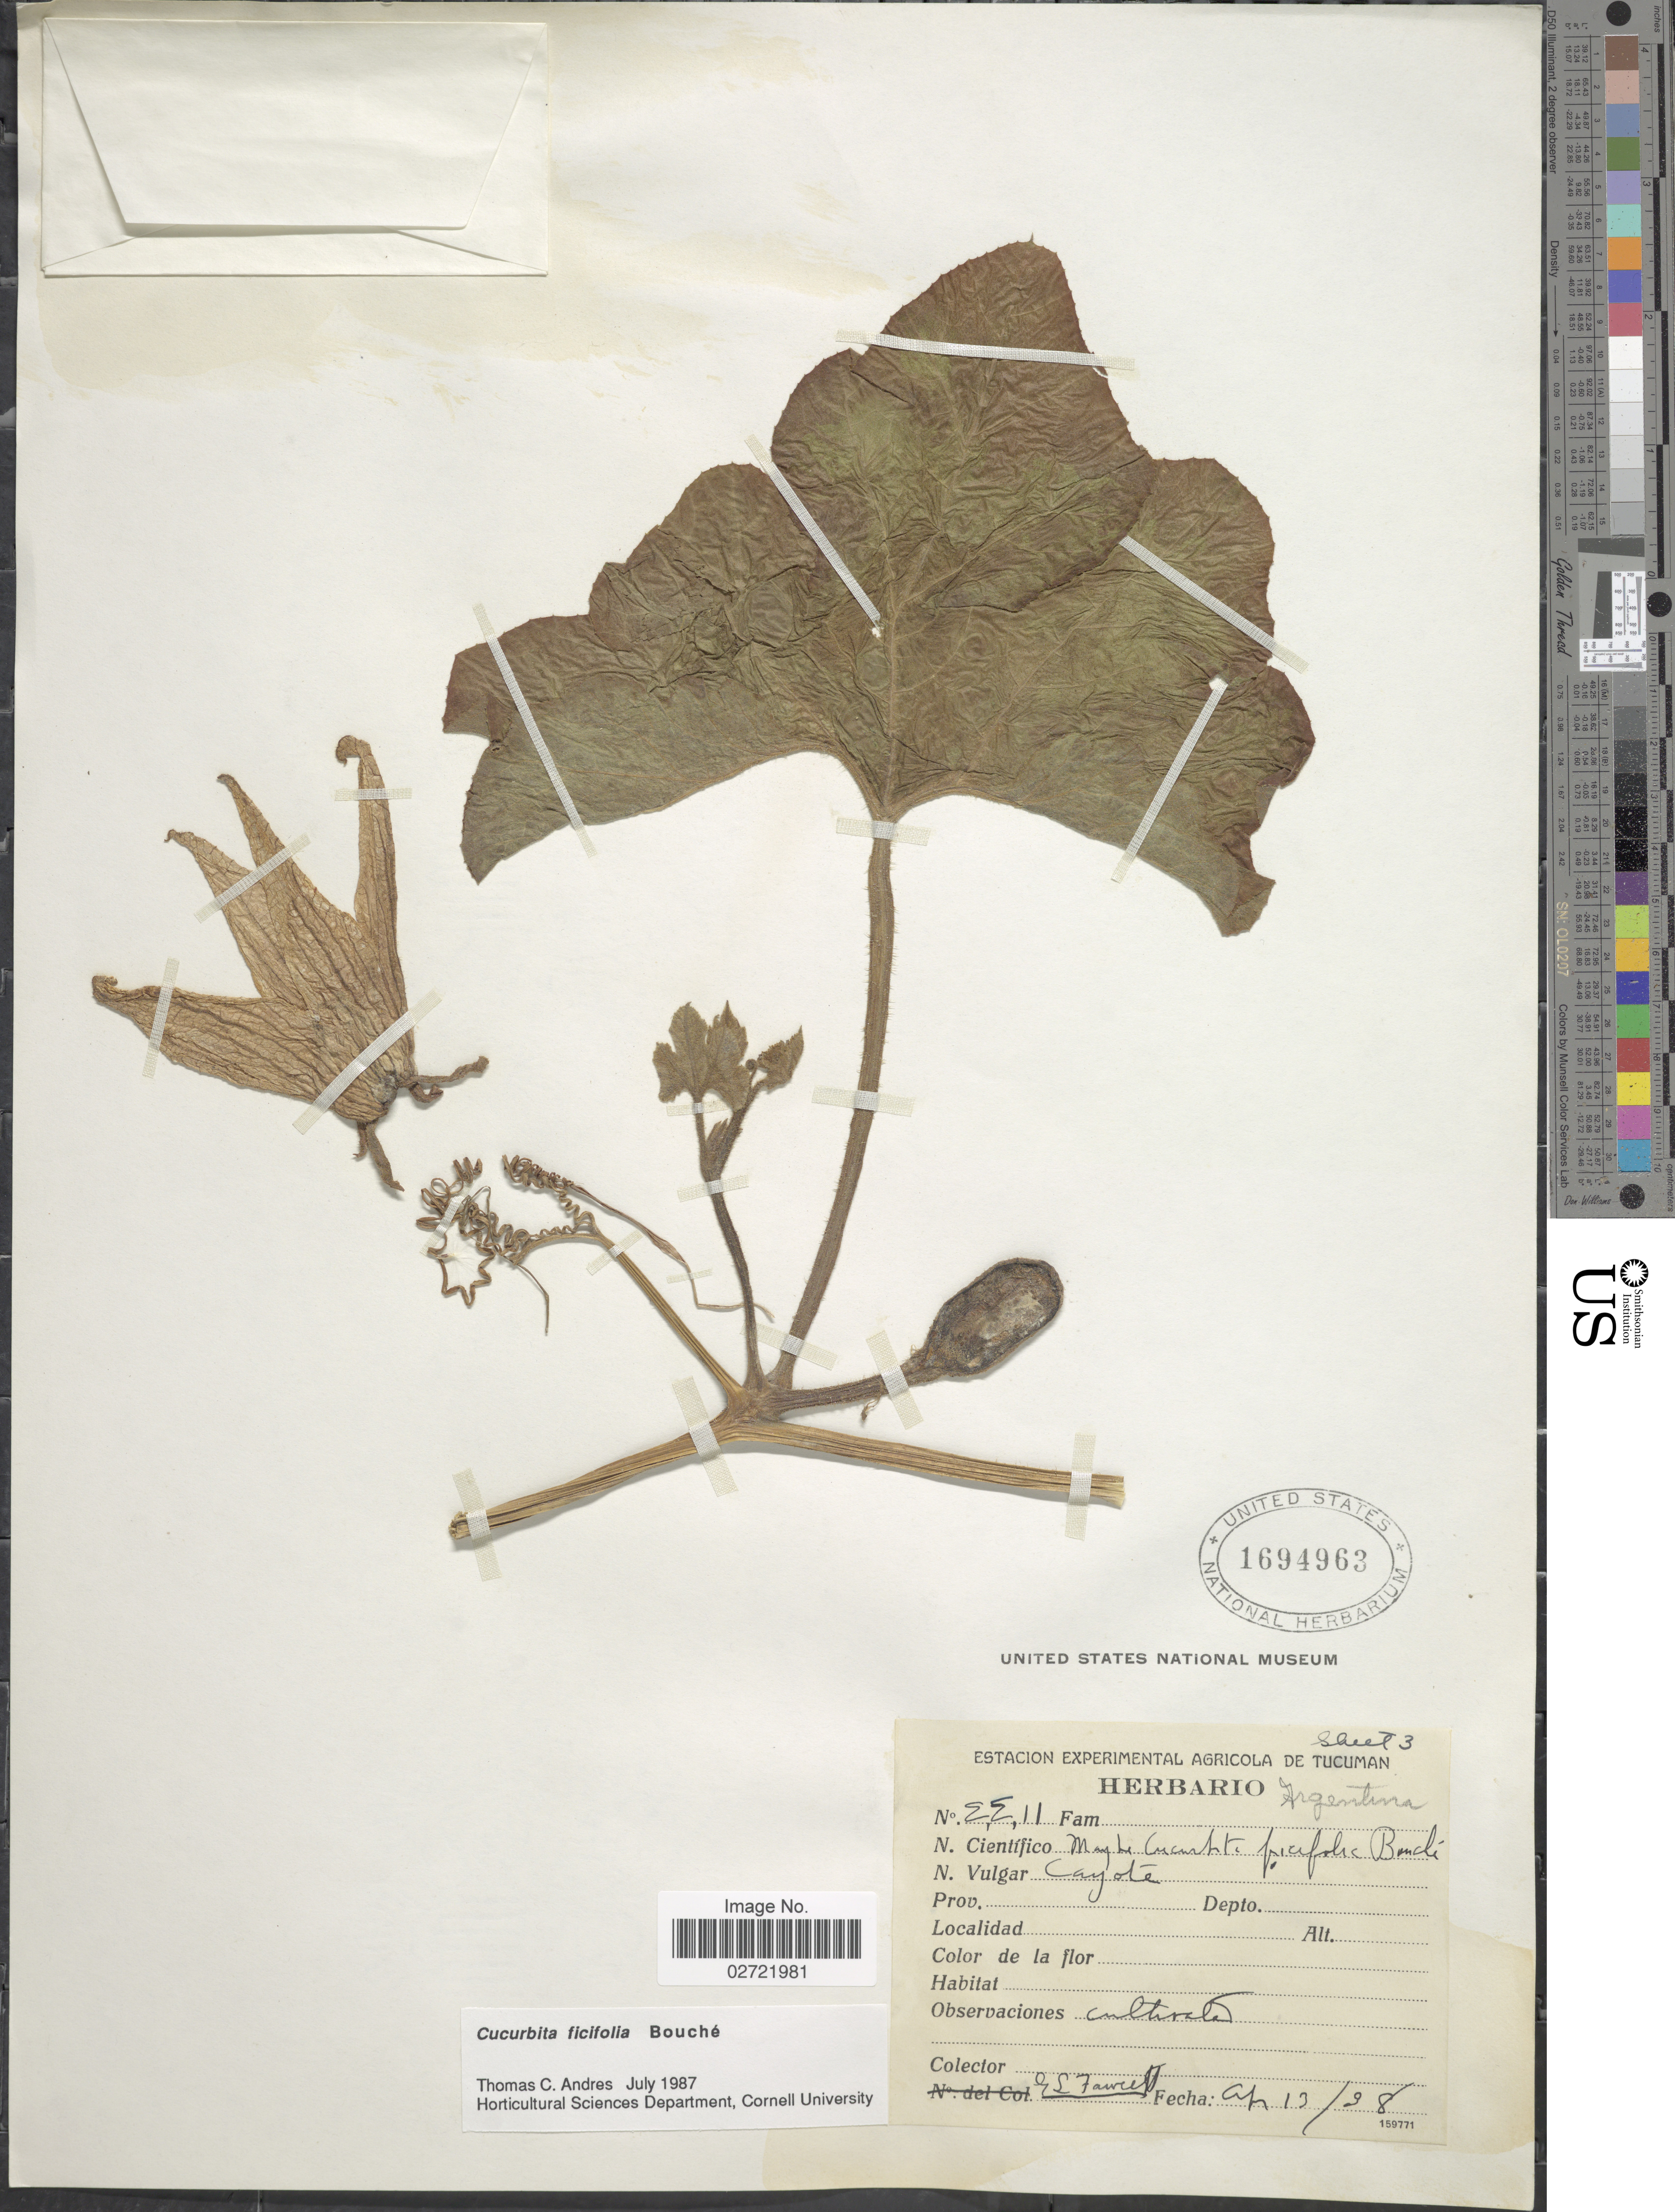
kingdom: Plantae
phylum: Tracheophyta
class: Magnoliopsida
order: Cucurbitales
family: Cucurbitaceae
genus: Cucurbita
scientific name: Cucurbita ficifolia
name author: C.D. Bouché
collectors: G. Fawcett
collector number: E,E, 11*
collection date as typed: Transcribed d/m/y: 13/4/38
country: Argentina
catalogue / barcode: US 1694963